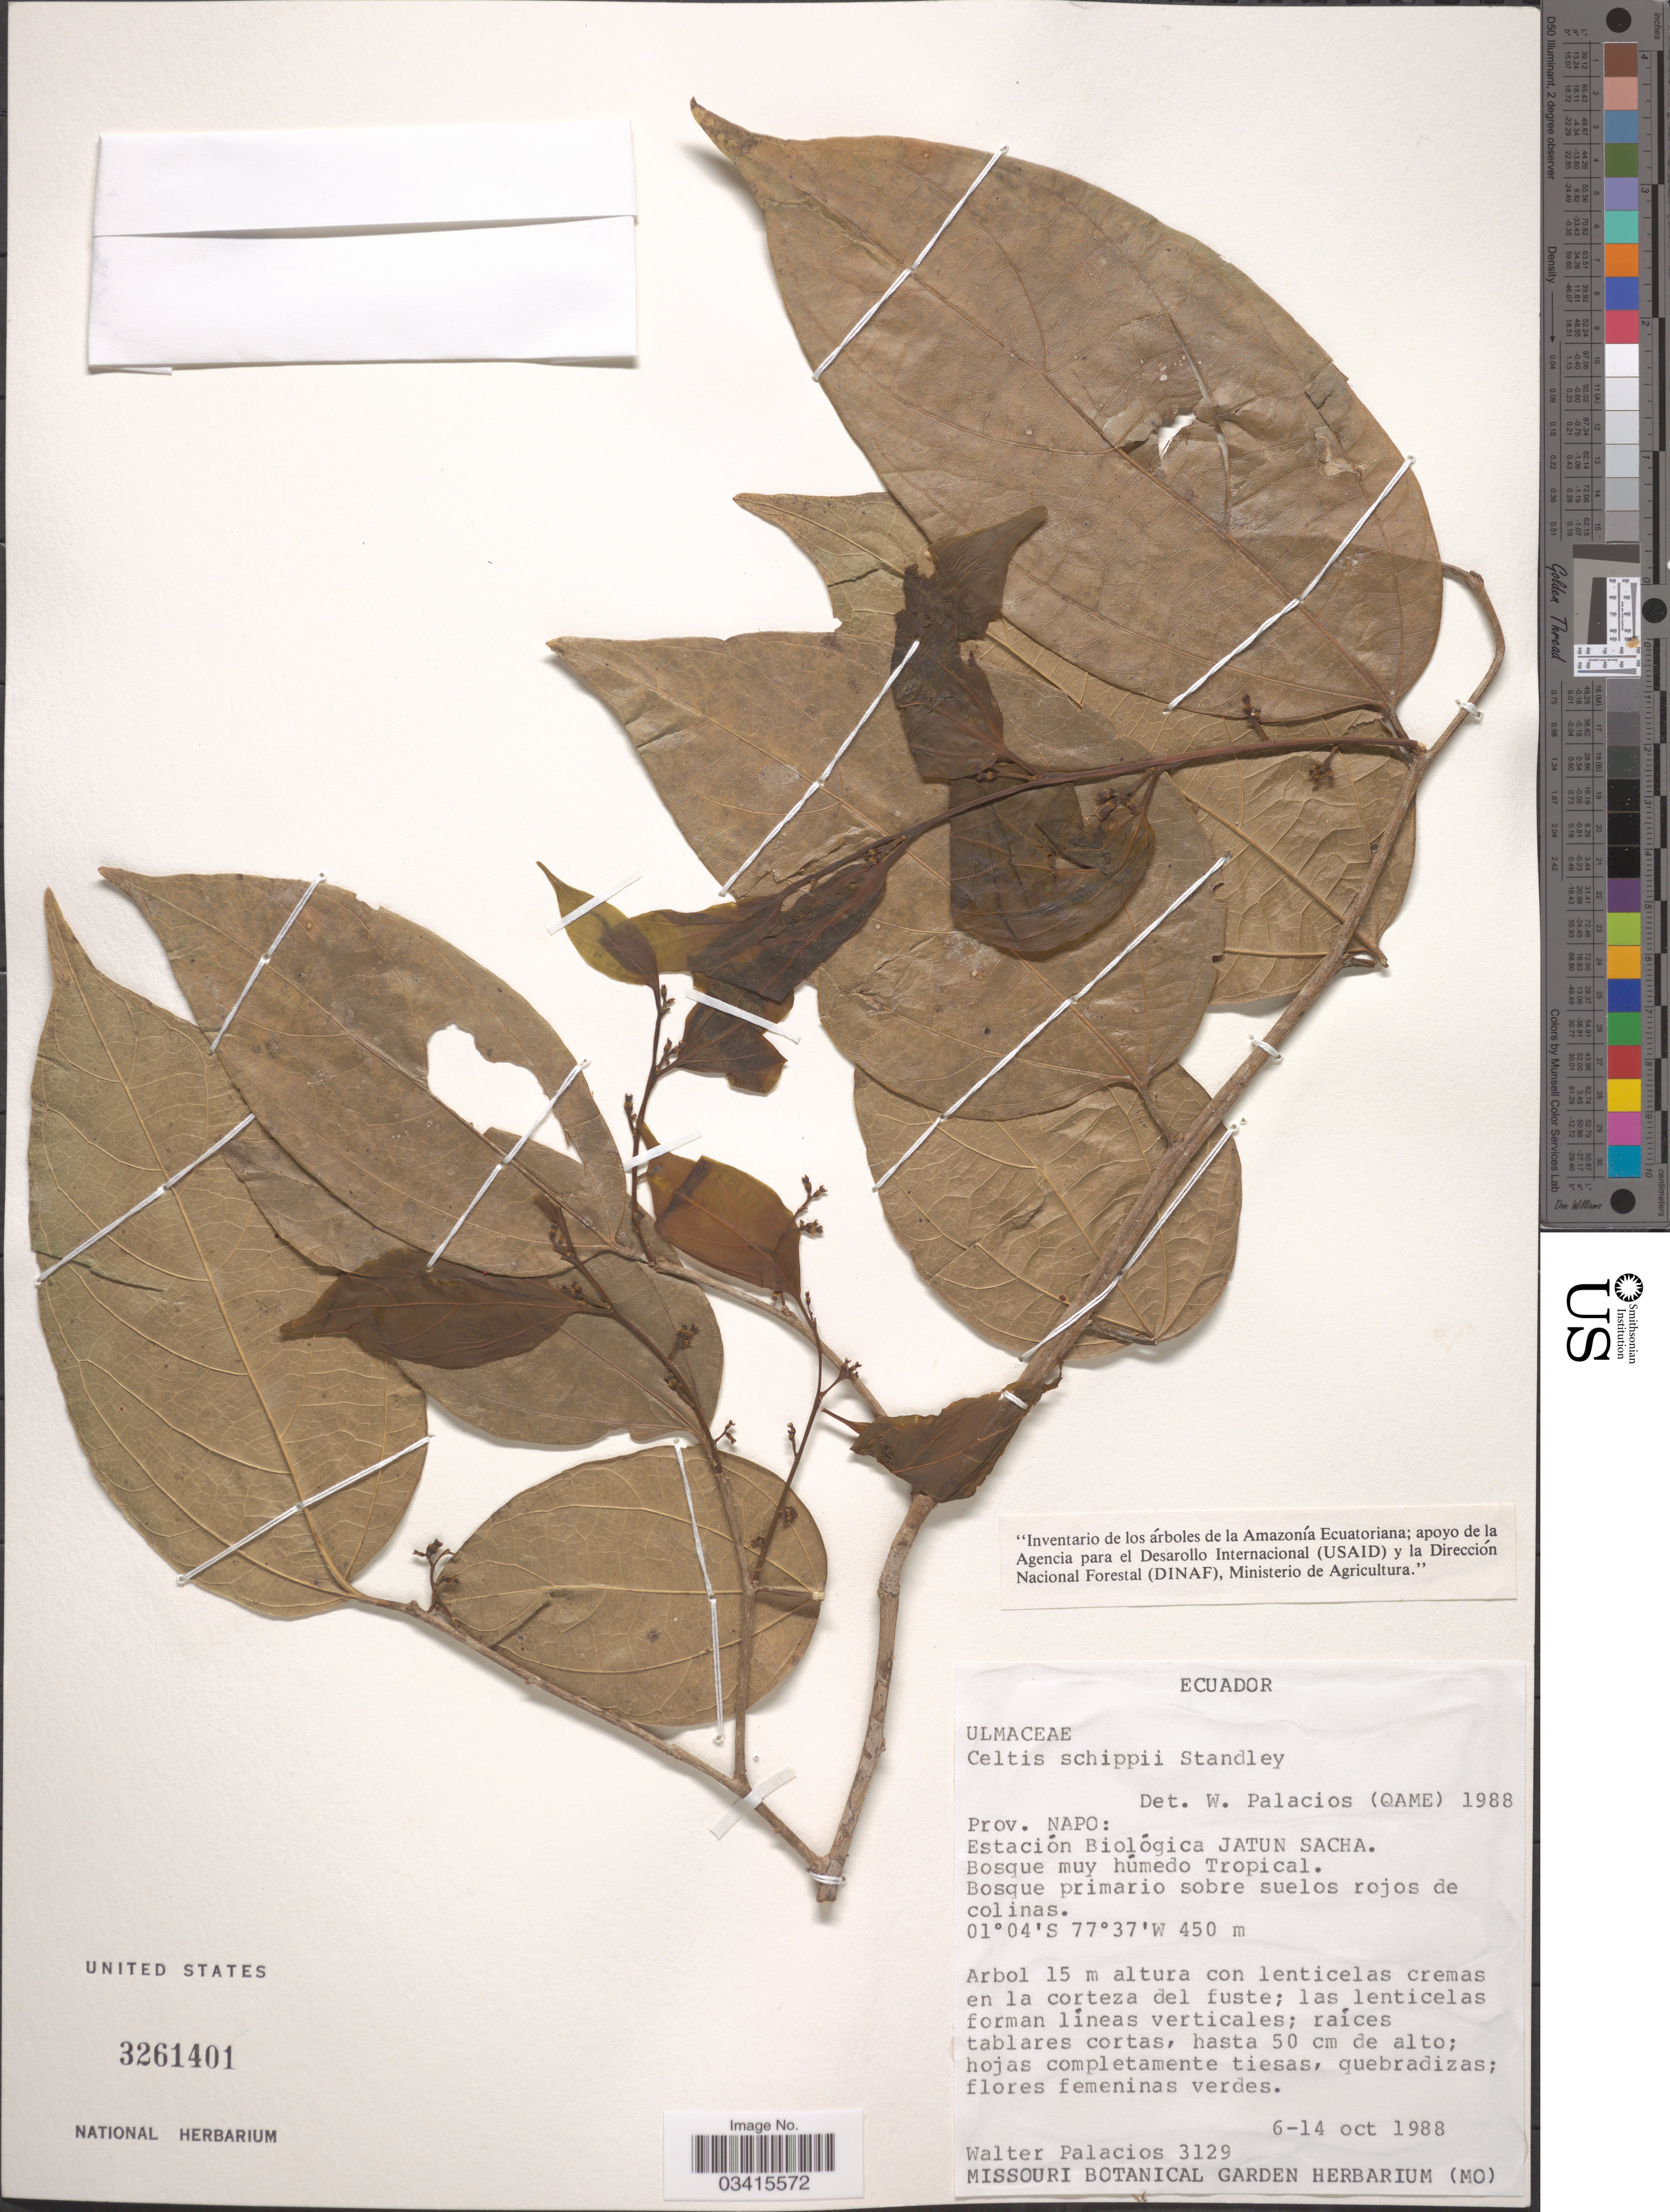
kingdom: Plantae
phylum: Tracheophyta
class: Magnoliopsida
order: Rosales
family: Cannabaceae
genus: Celtis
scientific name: Celtis schippii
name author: Standl.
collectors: W. Palacios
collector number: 3129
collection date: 1988-10-06/1988-10-14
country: Ecuador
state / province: Napo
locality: Estación Biológica Jatun Sacha.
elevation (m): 450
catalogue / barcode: US 3261401